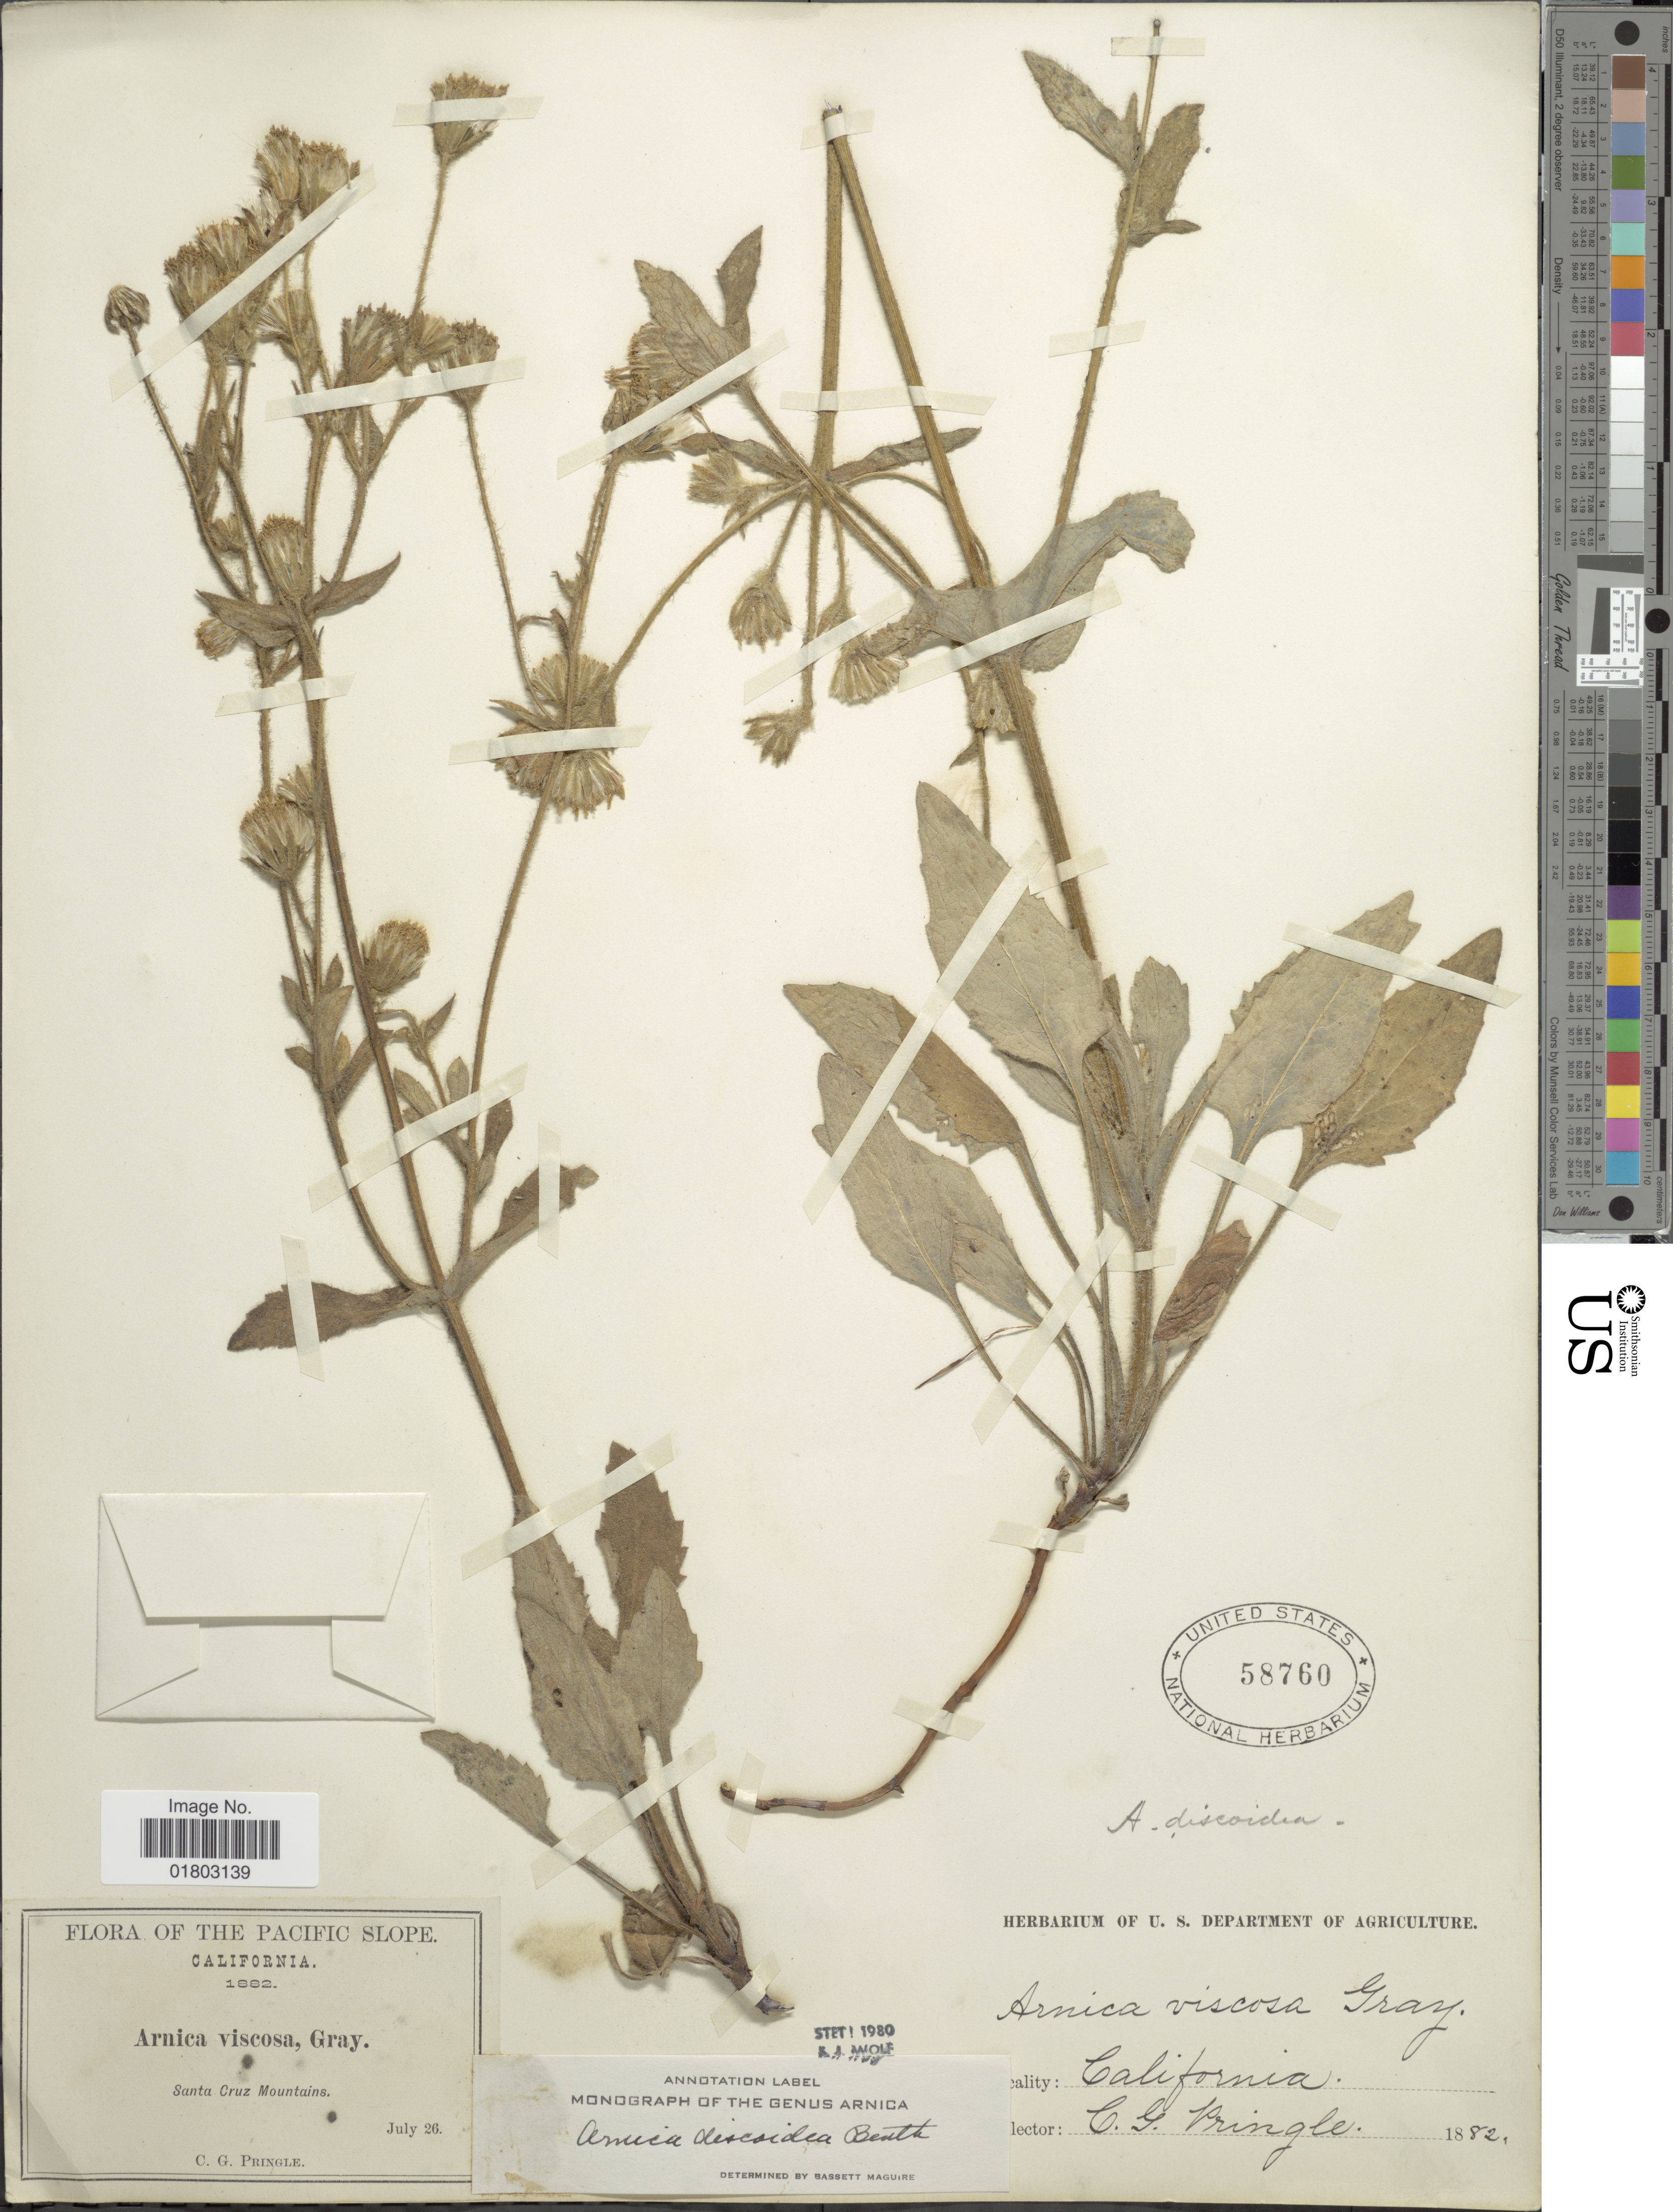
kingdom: Plantae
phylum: Tracheophyta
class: Magnoliopsida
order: Asterales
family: Asteraceae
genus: Arnica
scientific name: Arnica discoidea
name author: Benth.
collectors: C. G. Pringle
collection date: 1882-07-26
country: United States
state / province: California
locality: The Pacific Slope, Santa Cruz Mountains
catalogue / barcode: US 58760